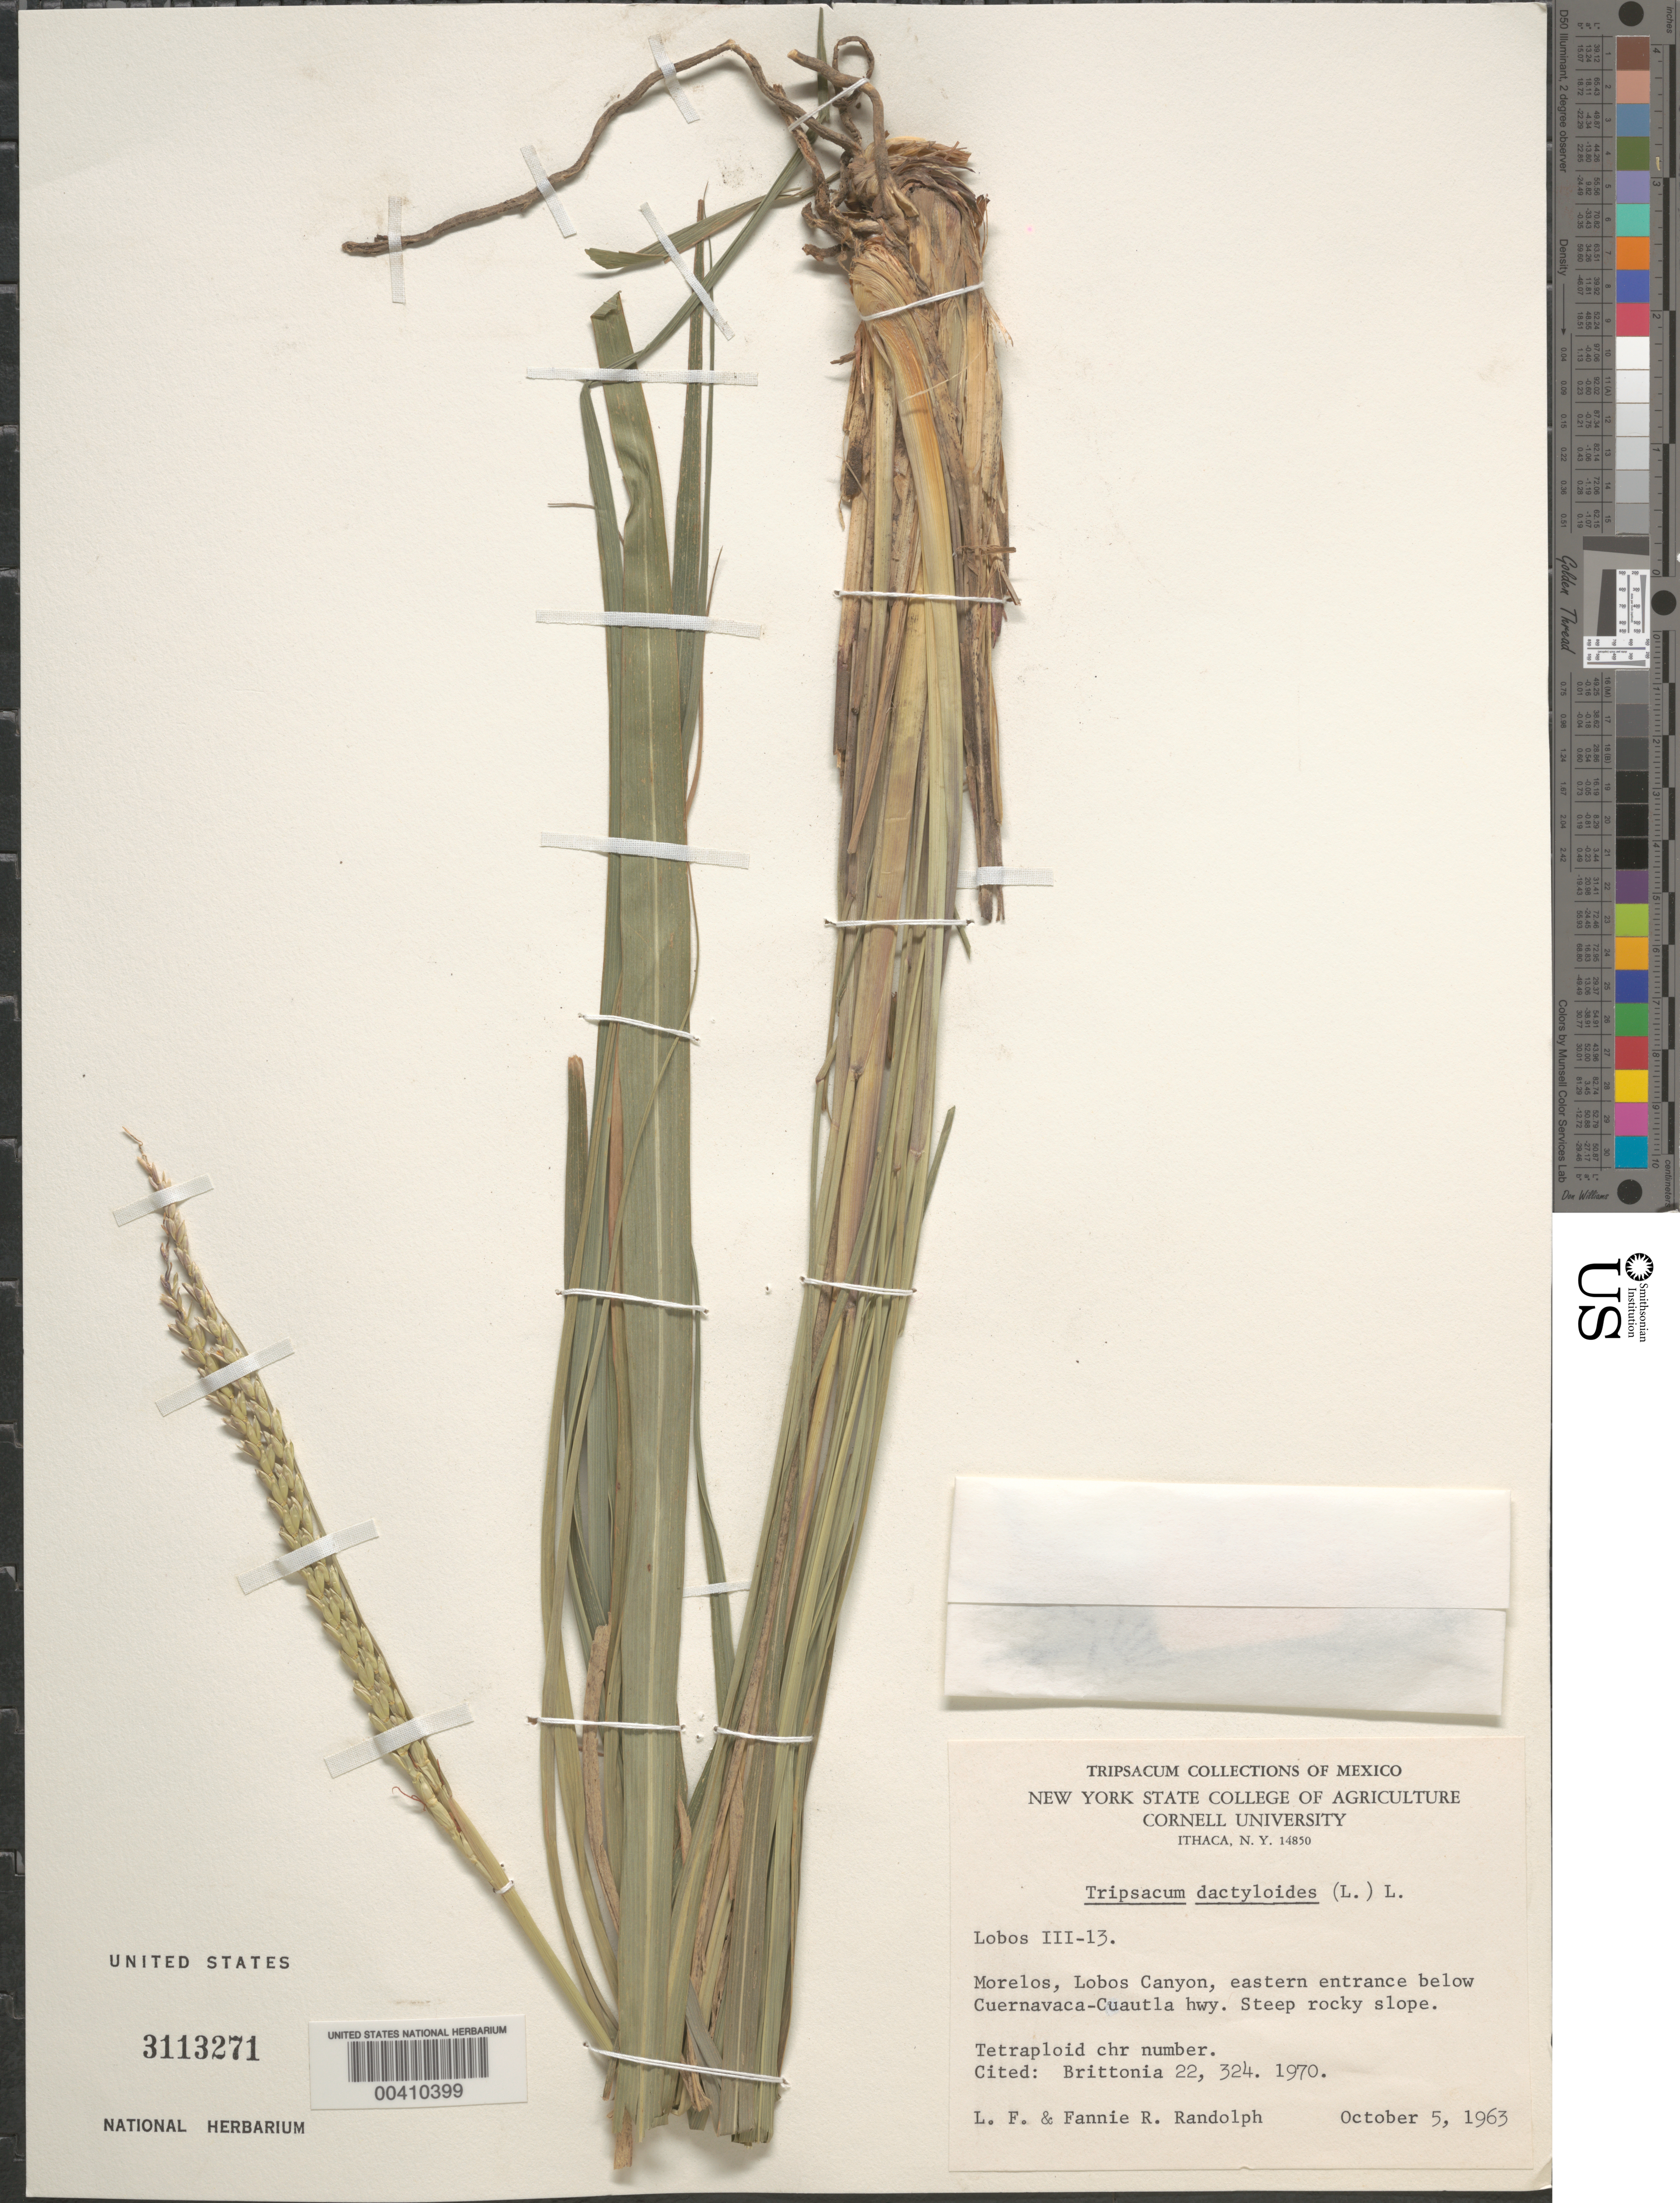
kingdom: Plantae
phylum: Tracheophyta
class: Liliopsida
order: Poales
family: Poaceae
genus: Tripsacum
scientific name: Tripsacum dactyloides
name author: (L.) L.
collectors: L. F. Randolph & F. Randolph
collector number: III-13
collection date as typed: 5 Oct 1963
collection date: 1963-10-05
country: Mexico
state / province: Morelos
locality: Lobos, Lobos Canyon, E entrance below Cuernavaca-Cuautla Hwy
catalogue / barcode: US 3113271